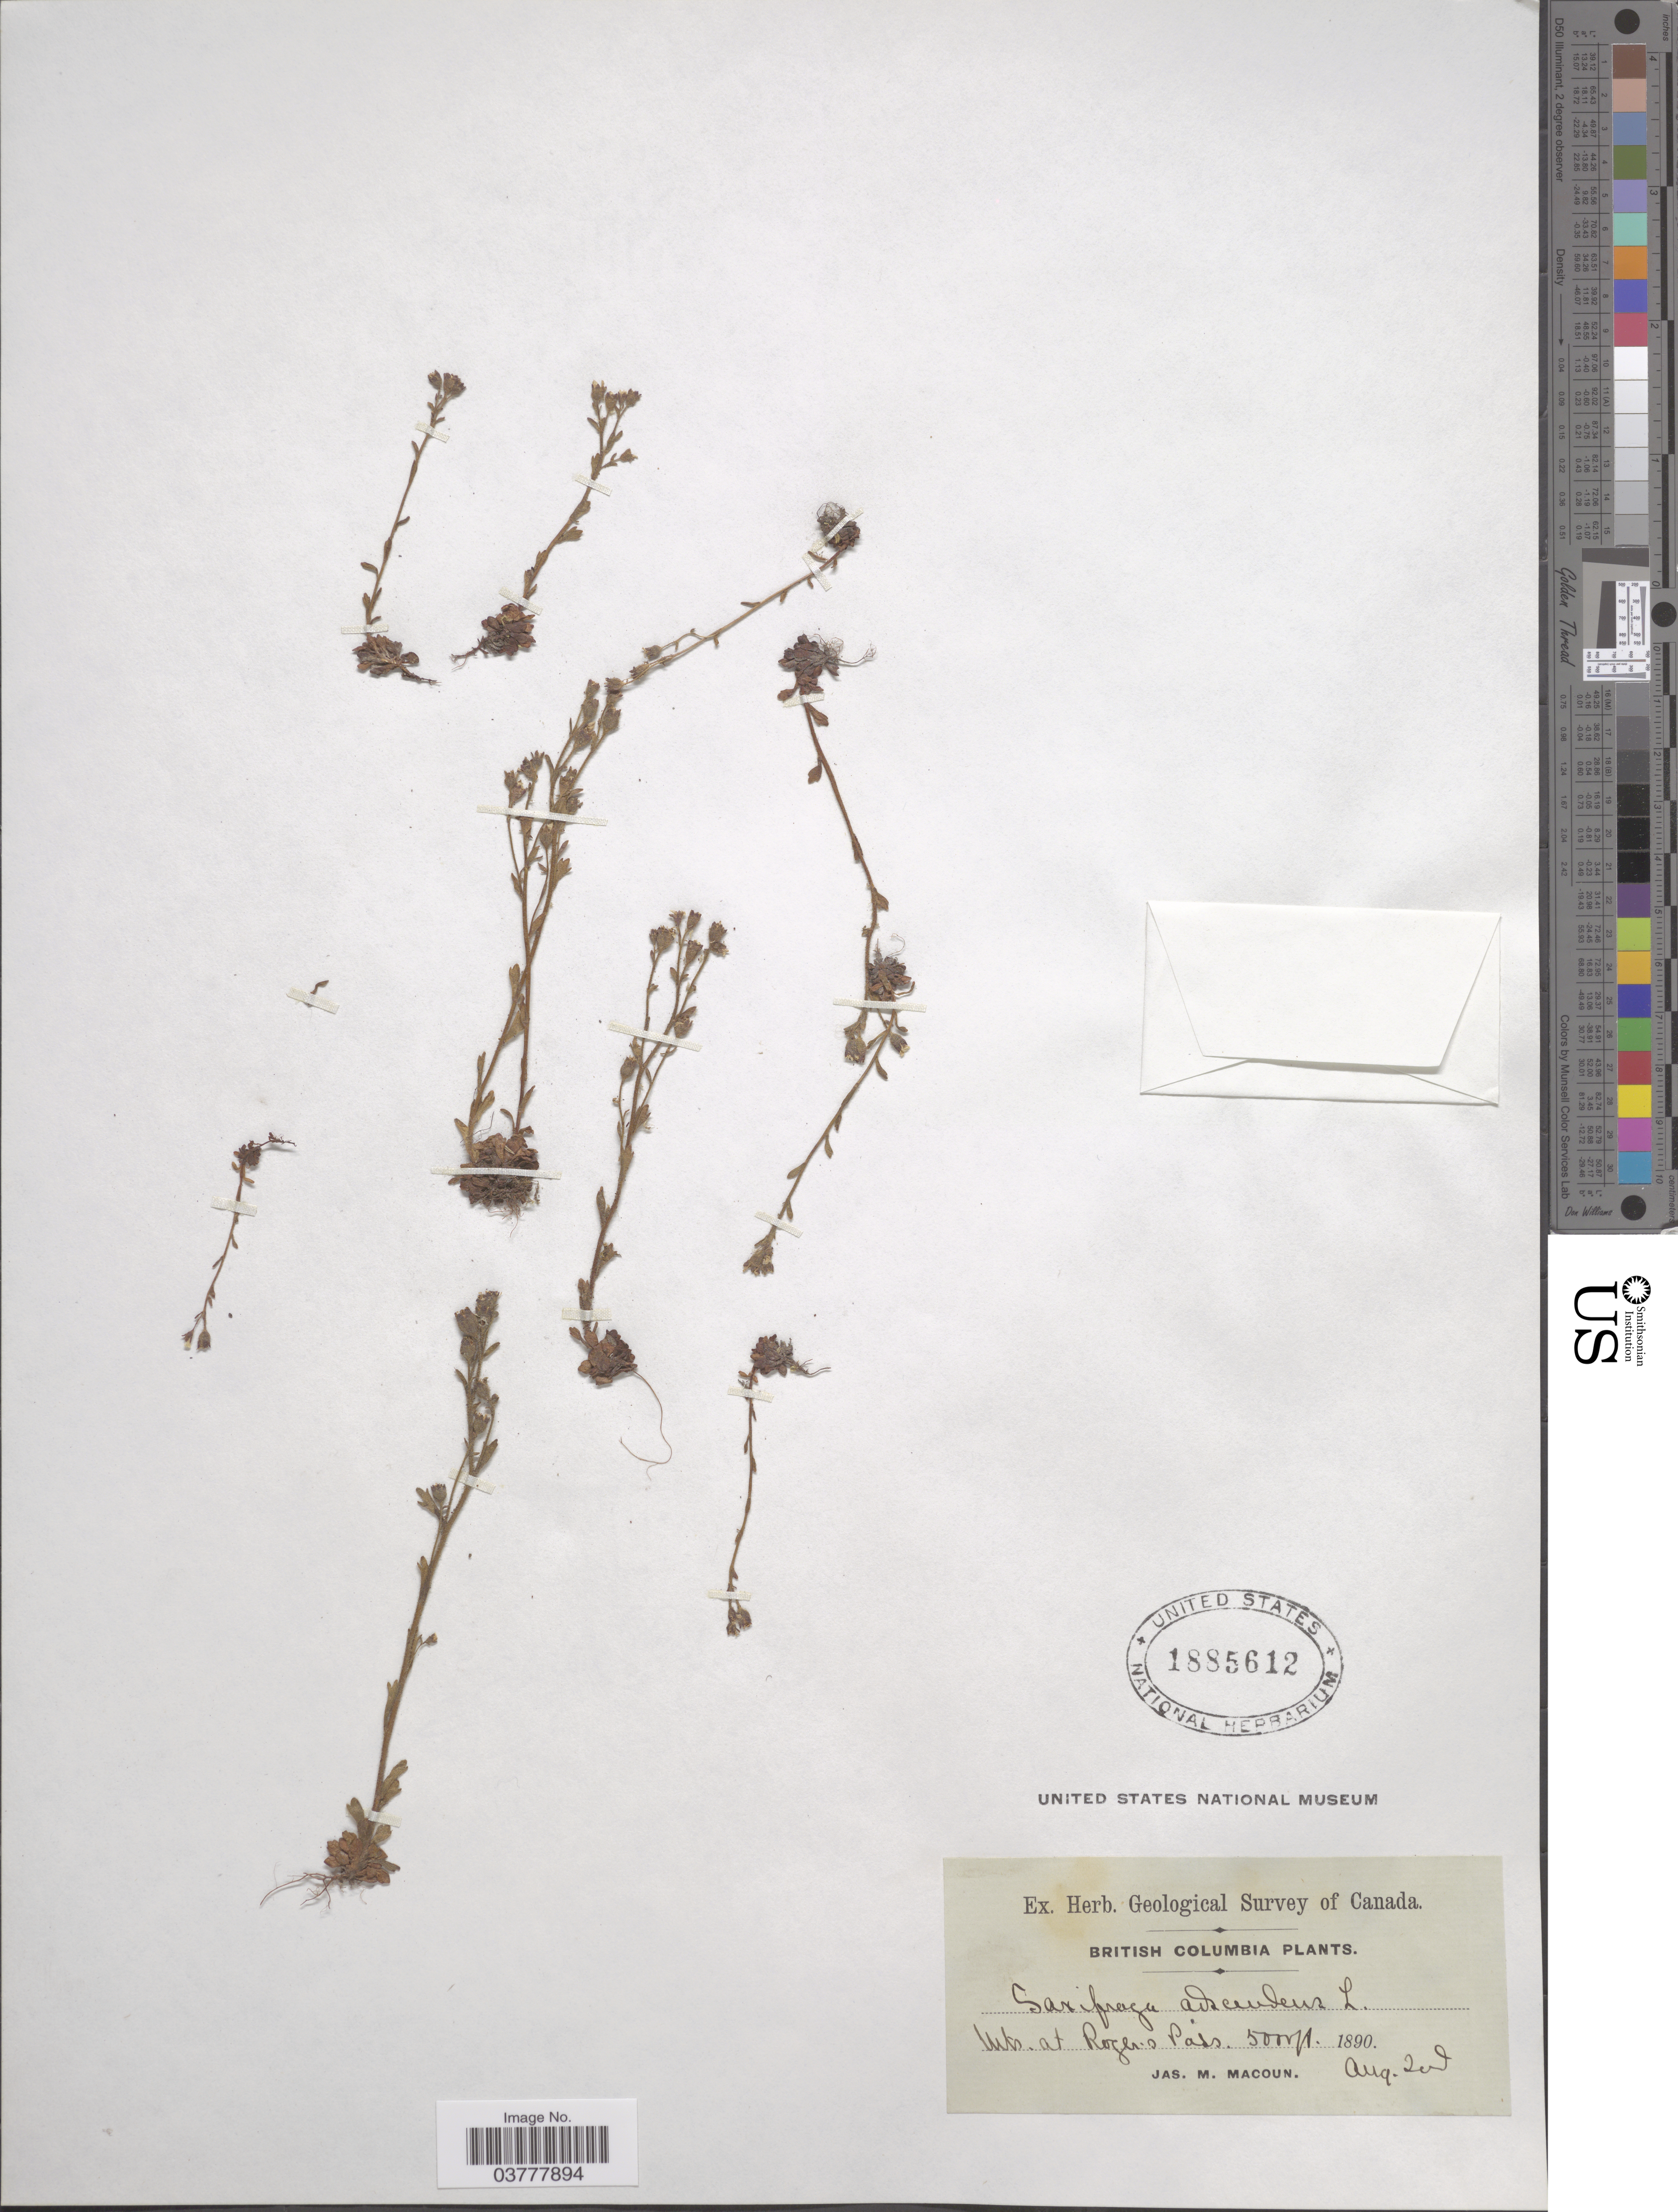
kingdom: Plantae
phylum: Tracheophyta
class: Magnoliopsida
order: Saxifragales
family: Saxifragaceae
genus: Saxifraga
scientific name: Saxifraga adscendens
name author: L.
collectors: J. M. Macoun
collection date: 1890-08-02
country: Canada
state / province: British Columbia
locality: Mts. at Roger's Pass.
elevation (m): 1524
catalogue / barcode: US 1885612